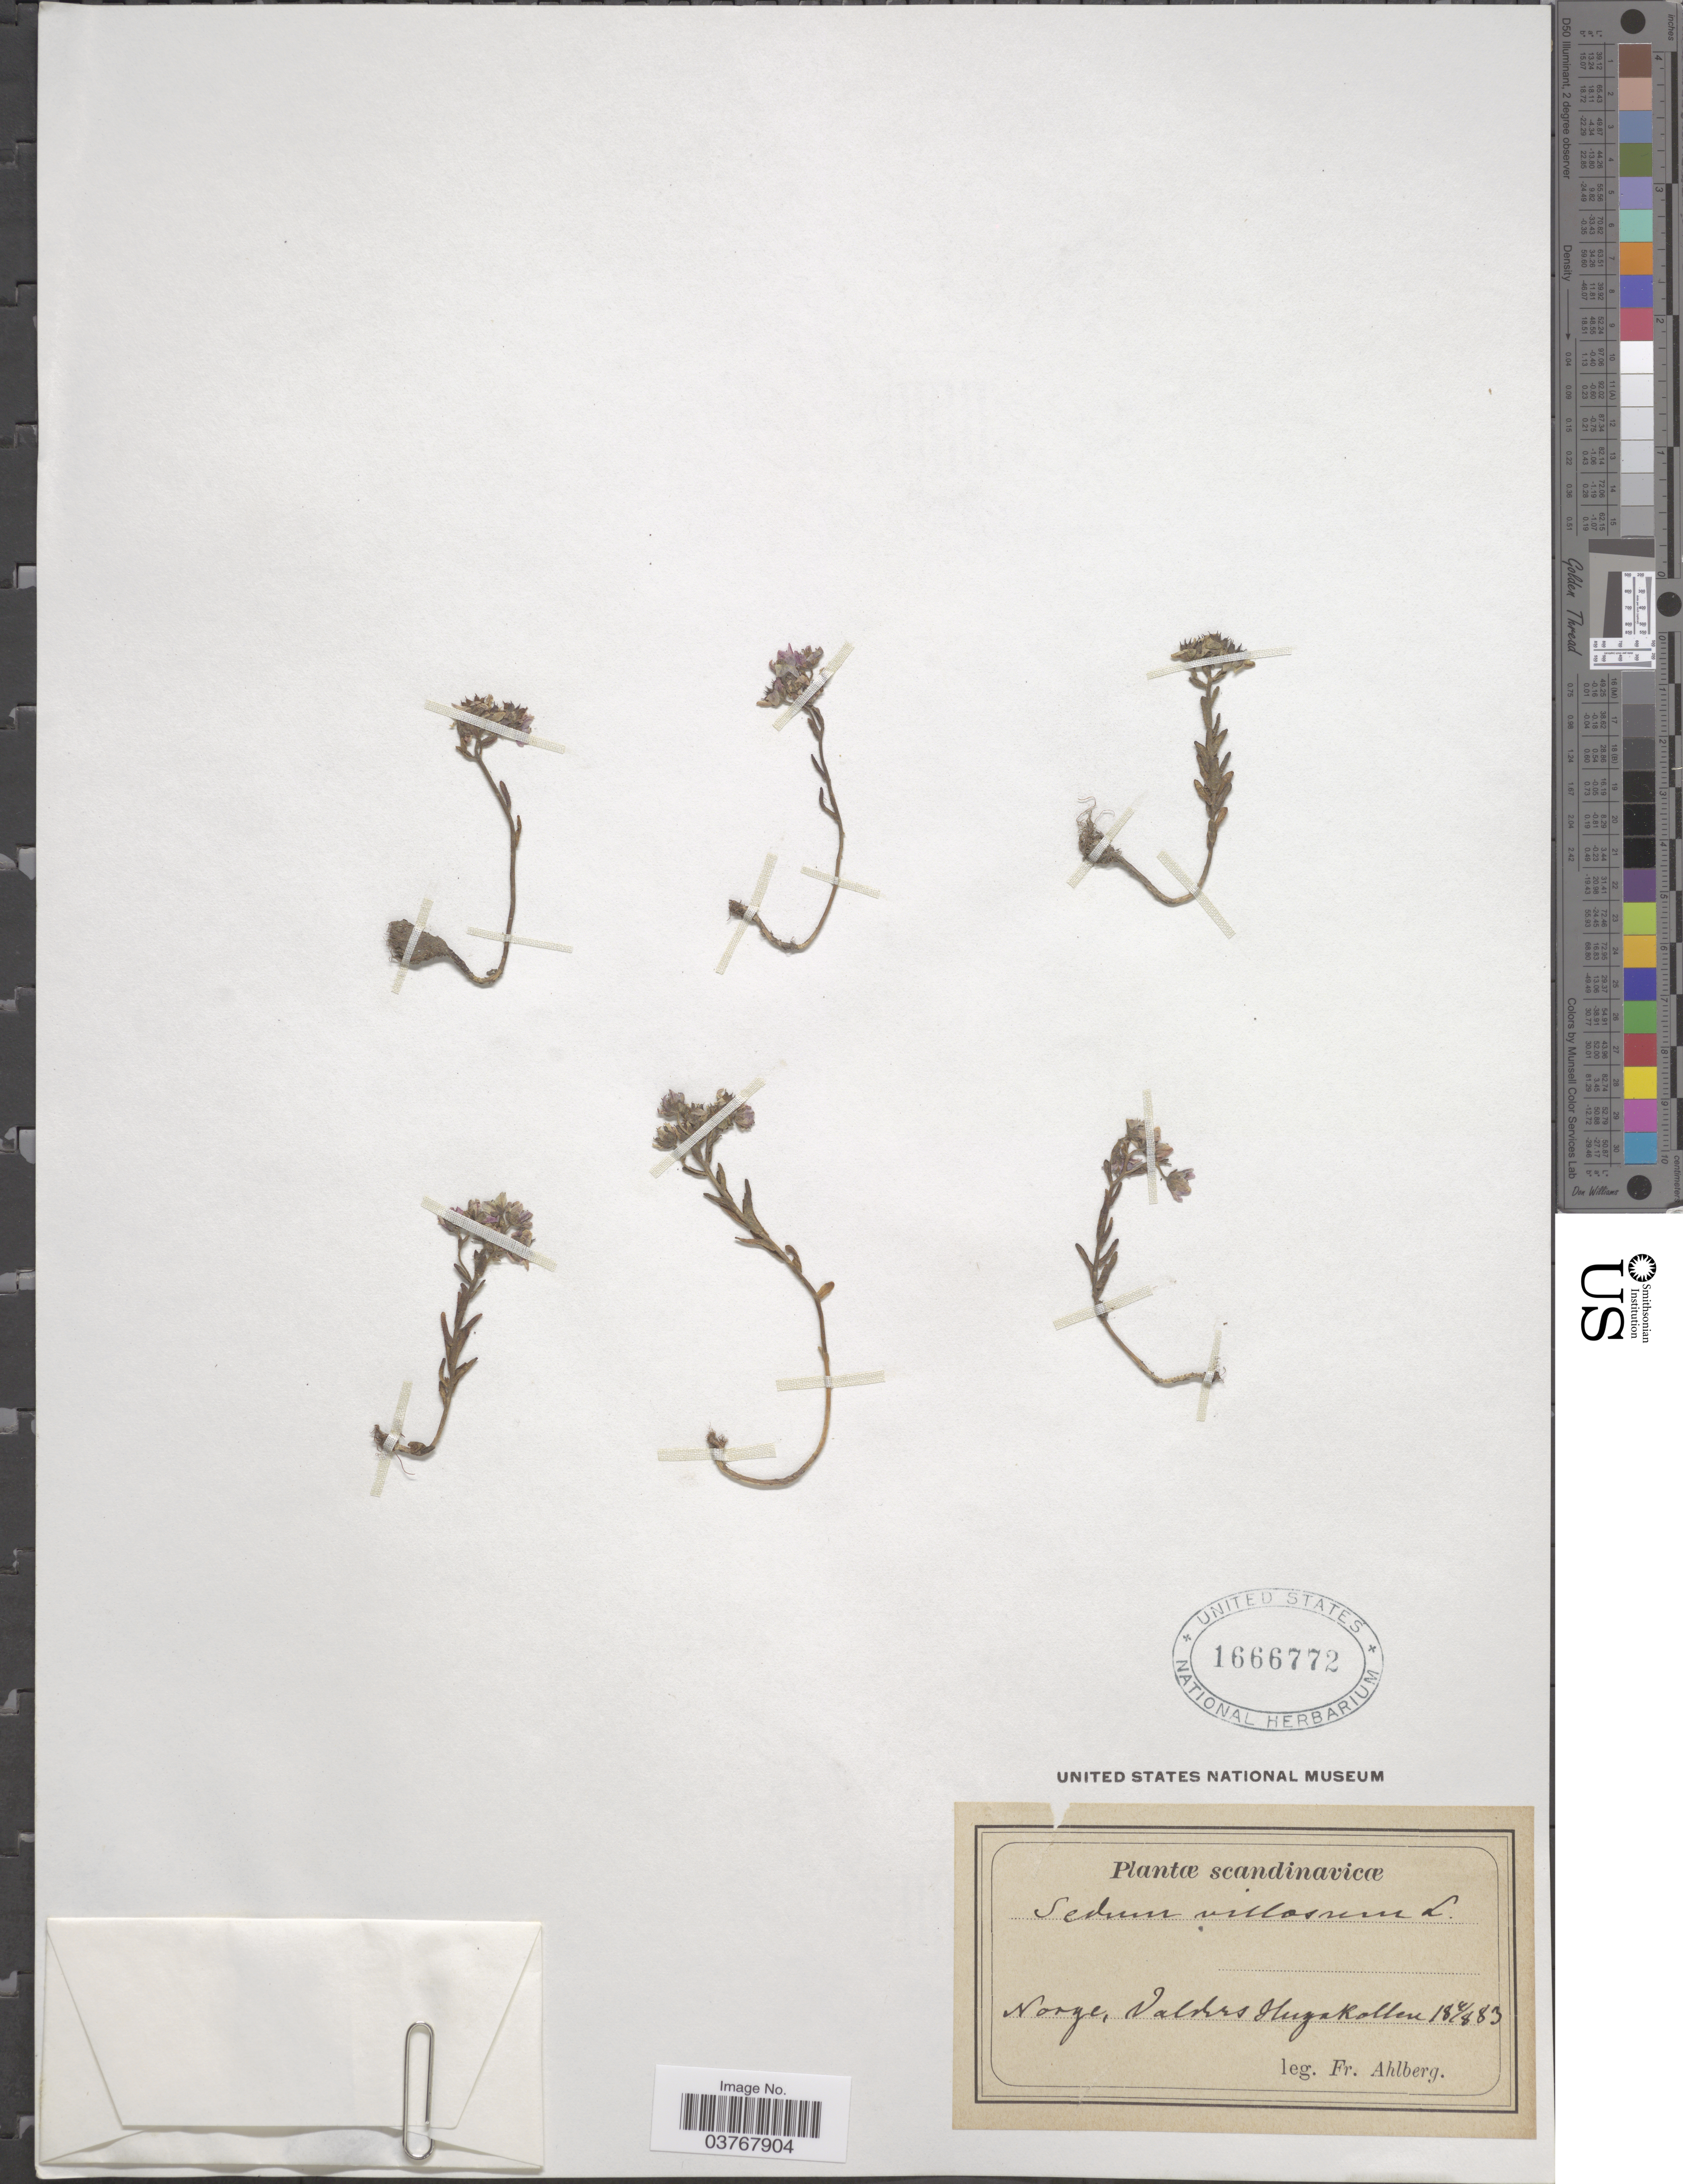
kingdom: Plantae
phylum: Tracheophyta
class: Magnoliopsida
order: Saxifragales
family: Crassulaceae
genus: Sedum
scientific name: Sedum villosum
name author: L.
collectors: F. Ahlberg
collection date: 1883-08-04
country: Norway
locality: Scandinavicæ. Norge, Valdres Hugakollen.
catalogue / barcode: US 1666772